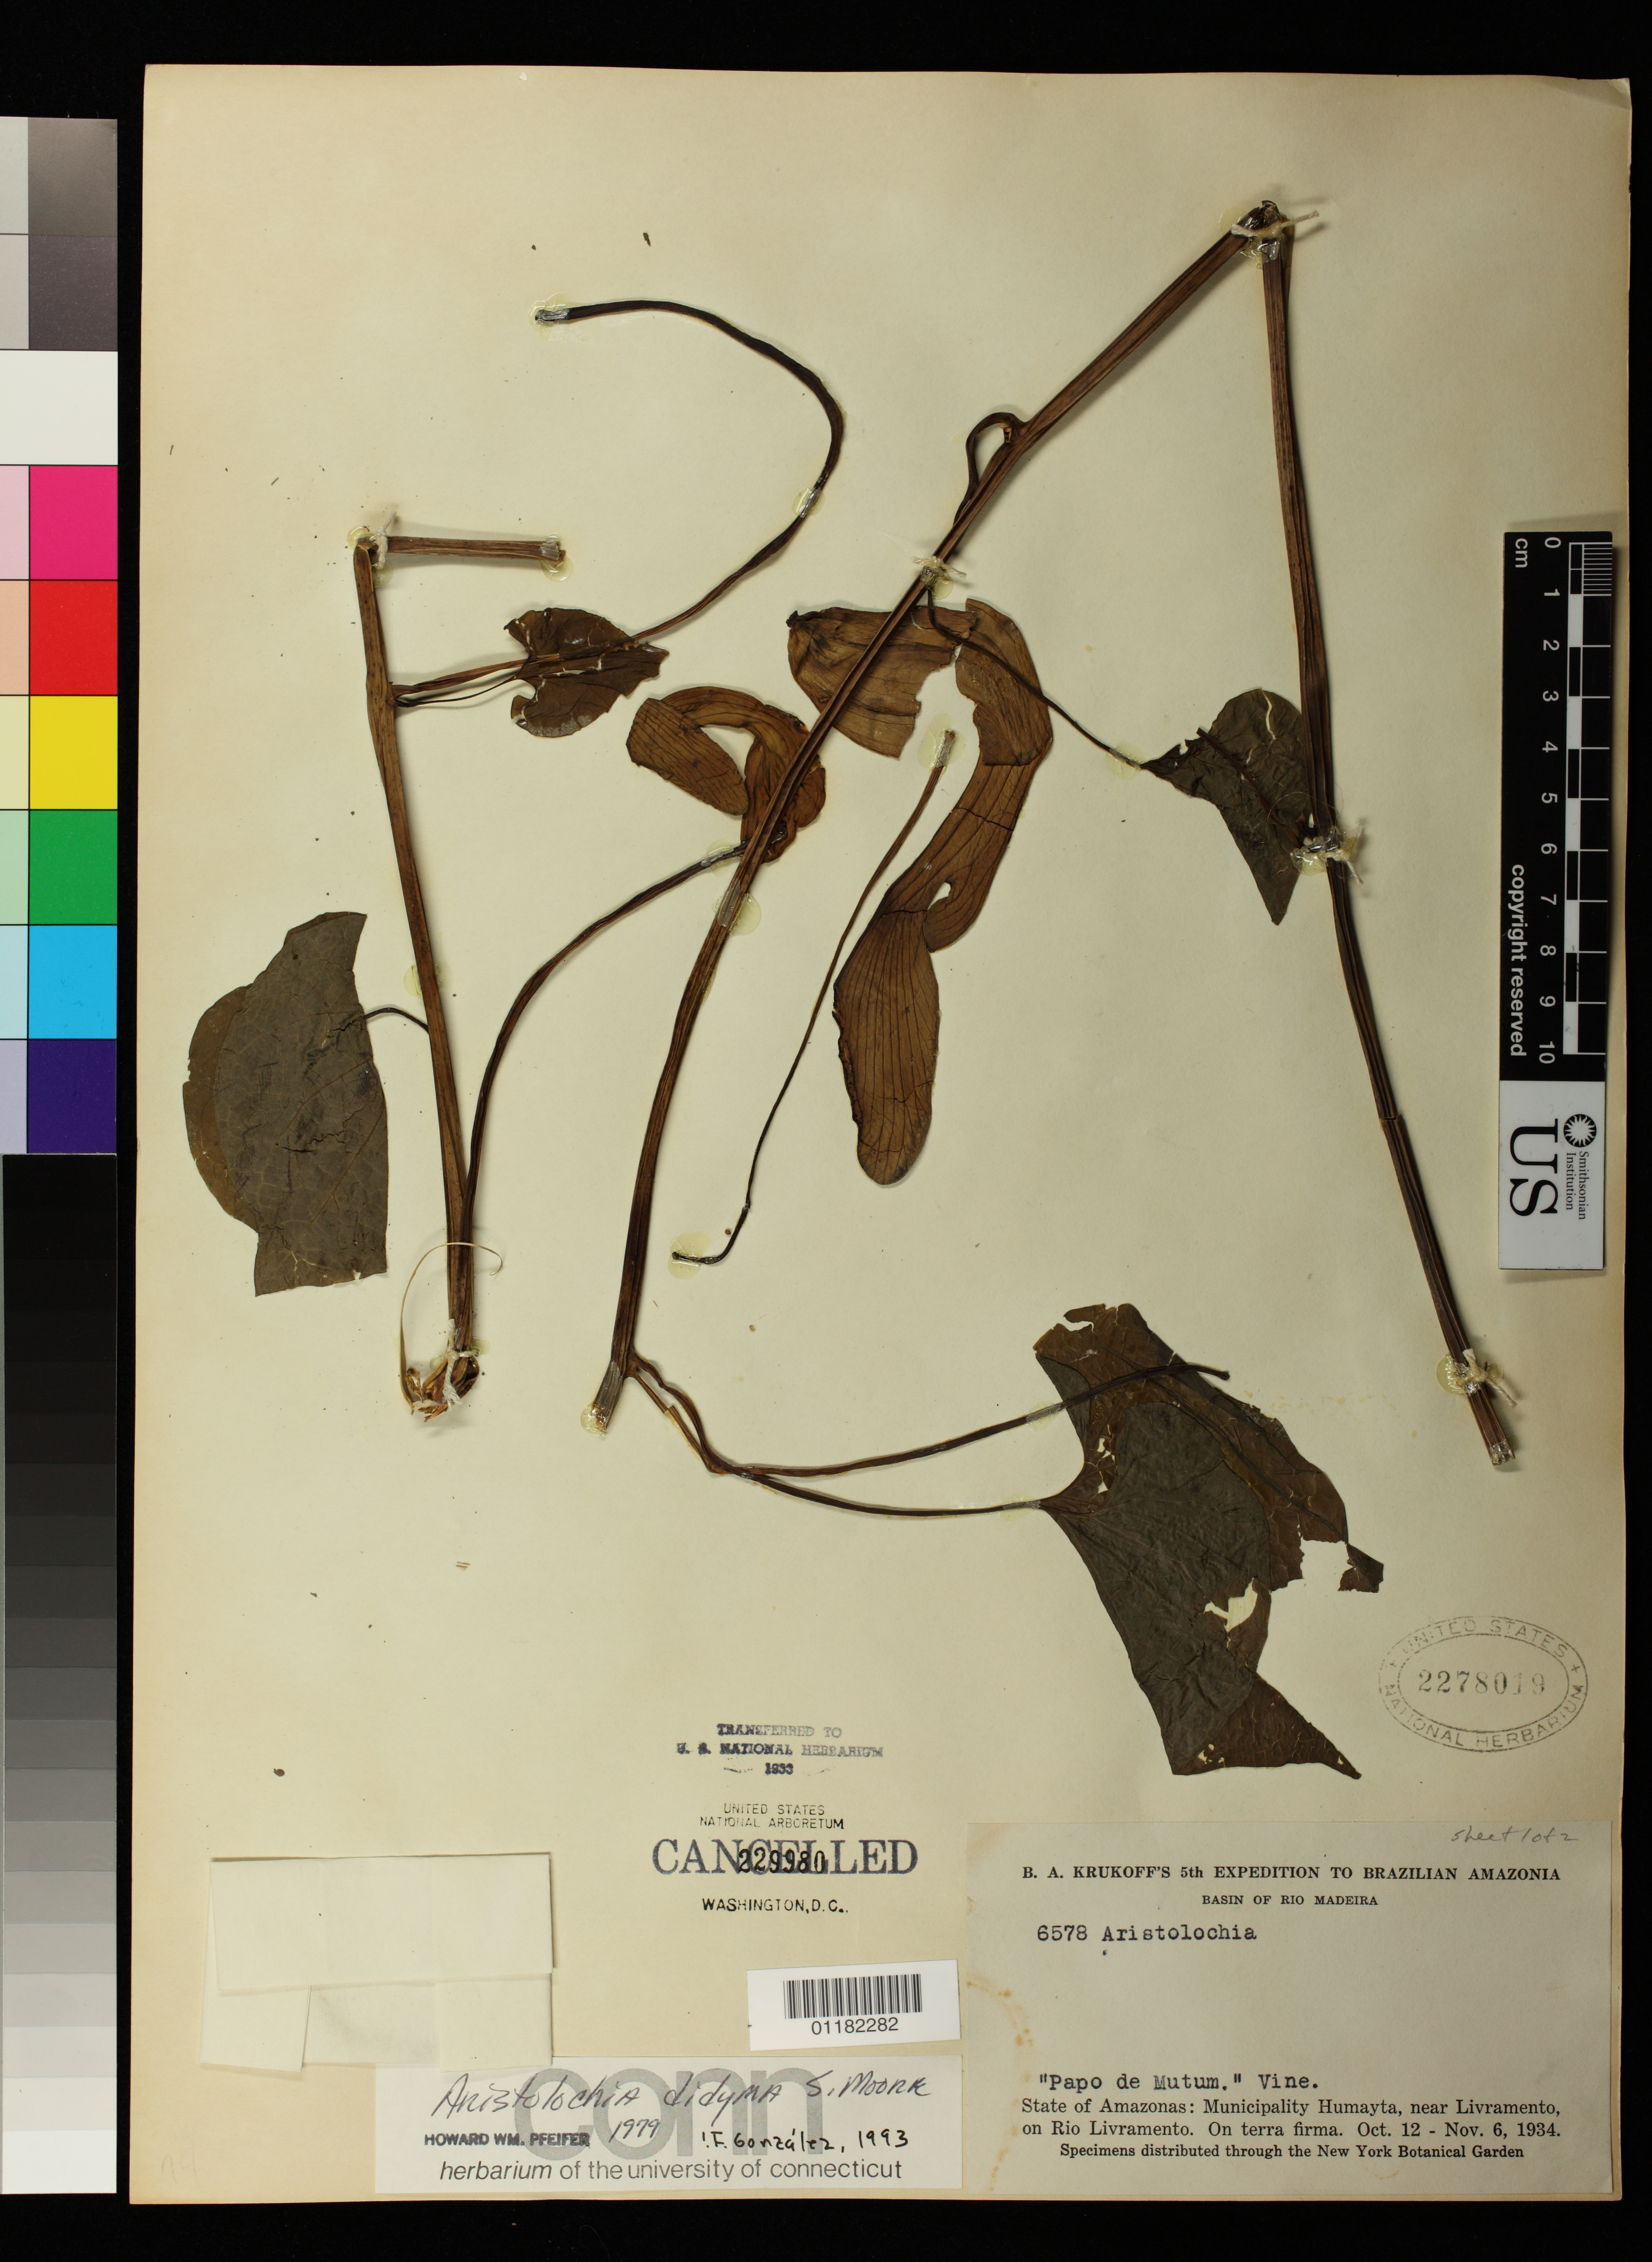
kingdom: Plantae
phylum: Tracheophyta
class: Magnoliopsida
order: Piperales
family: Aristolochiaceae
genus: Aristolochia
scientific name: Aristolochia didyma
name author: S. Moore in Moss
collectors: B. A. Krukoff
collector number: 6578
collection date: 1934-10-12/1934-11-06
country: Brazil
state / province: Amazonas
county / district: Humaitá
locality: Municipality of Humayta; near Livramento, on Rio Livramento.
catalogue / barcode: US 2278019